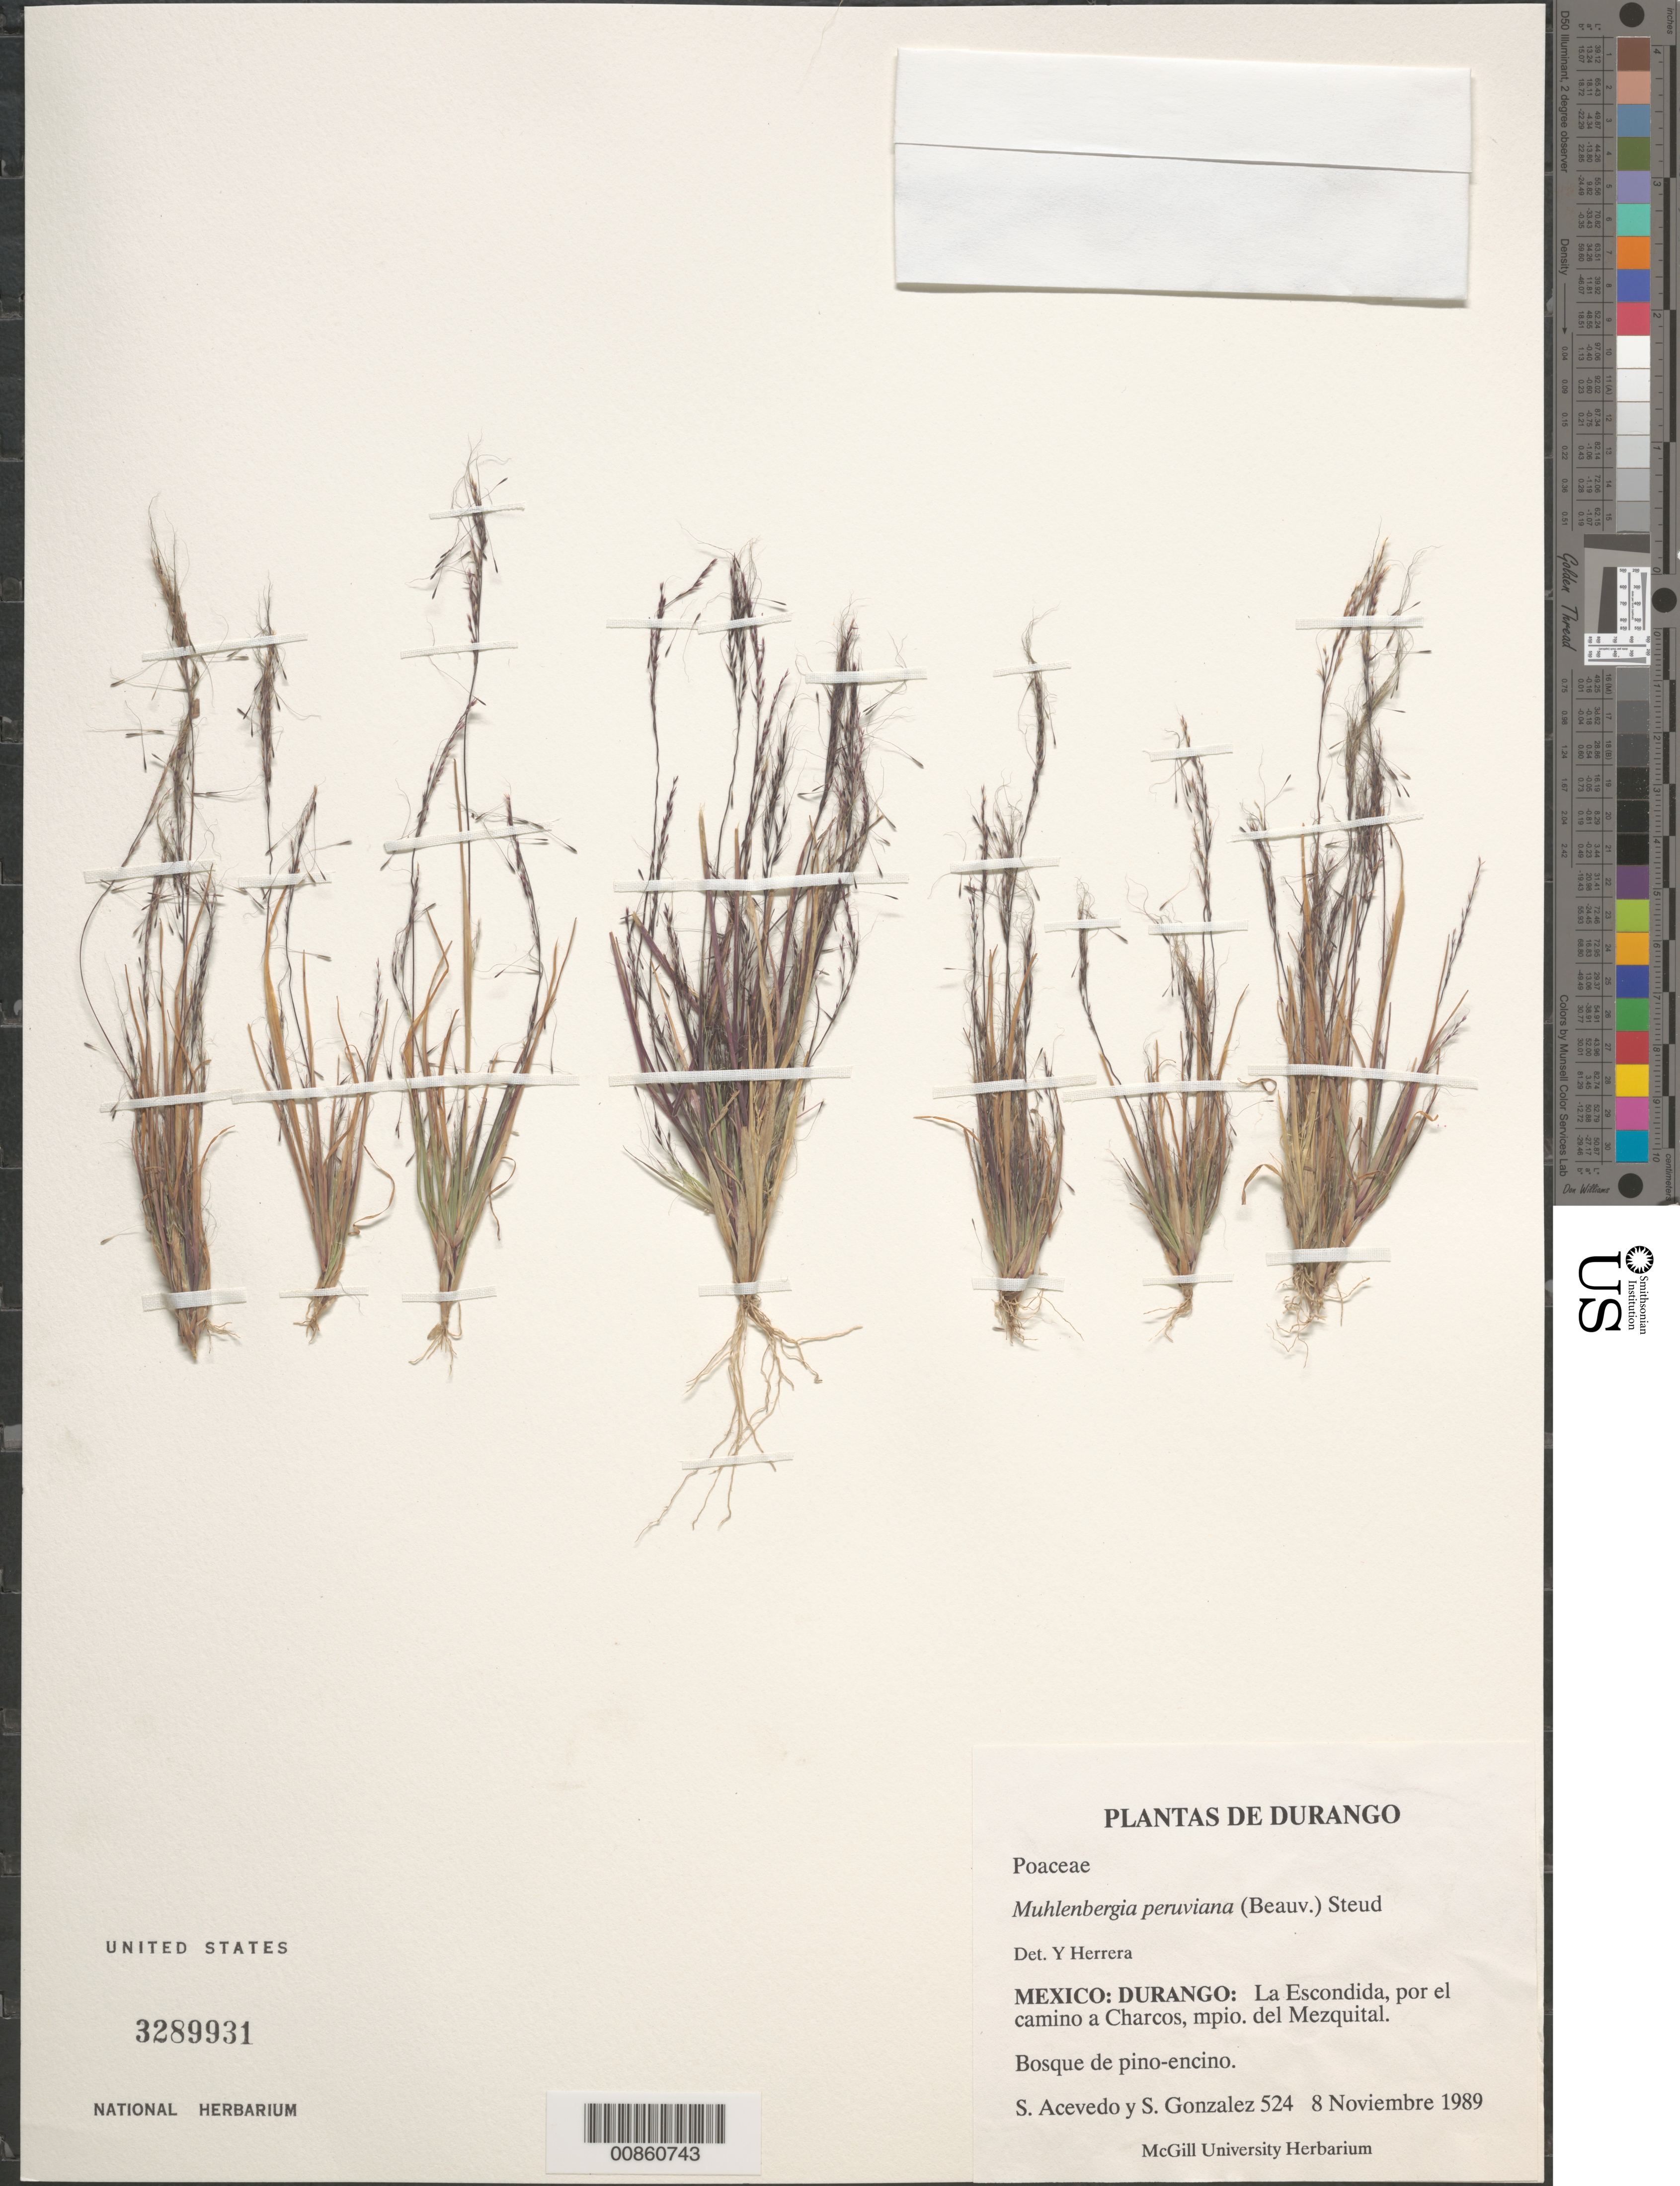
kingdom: Plantae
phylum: Tracheophyta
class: Liliopsida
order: Poales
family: Poaceae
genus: Muhlenbergia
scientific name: Muhlenbergia peruviana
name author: (P. Beauv.) Steud.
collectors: S. Acevedo & S. Gonzalez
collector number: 524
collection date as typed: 08 Nov 1989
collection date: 1989-11-08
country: Mexico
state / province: Durango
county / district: Mezquital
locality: La Escondida, por el camino a Charcos, mpio. Mezquital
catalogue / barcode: US 3289931